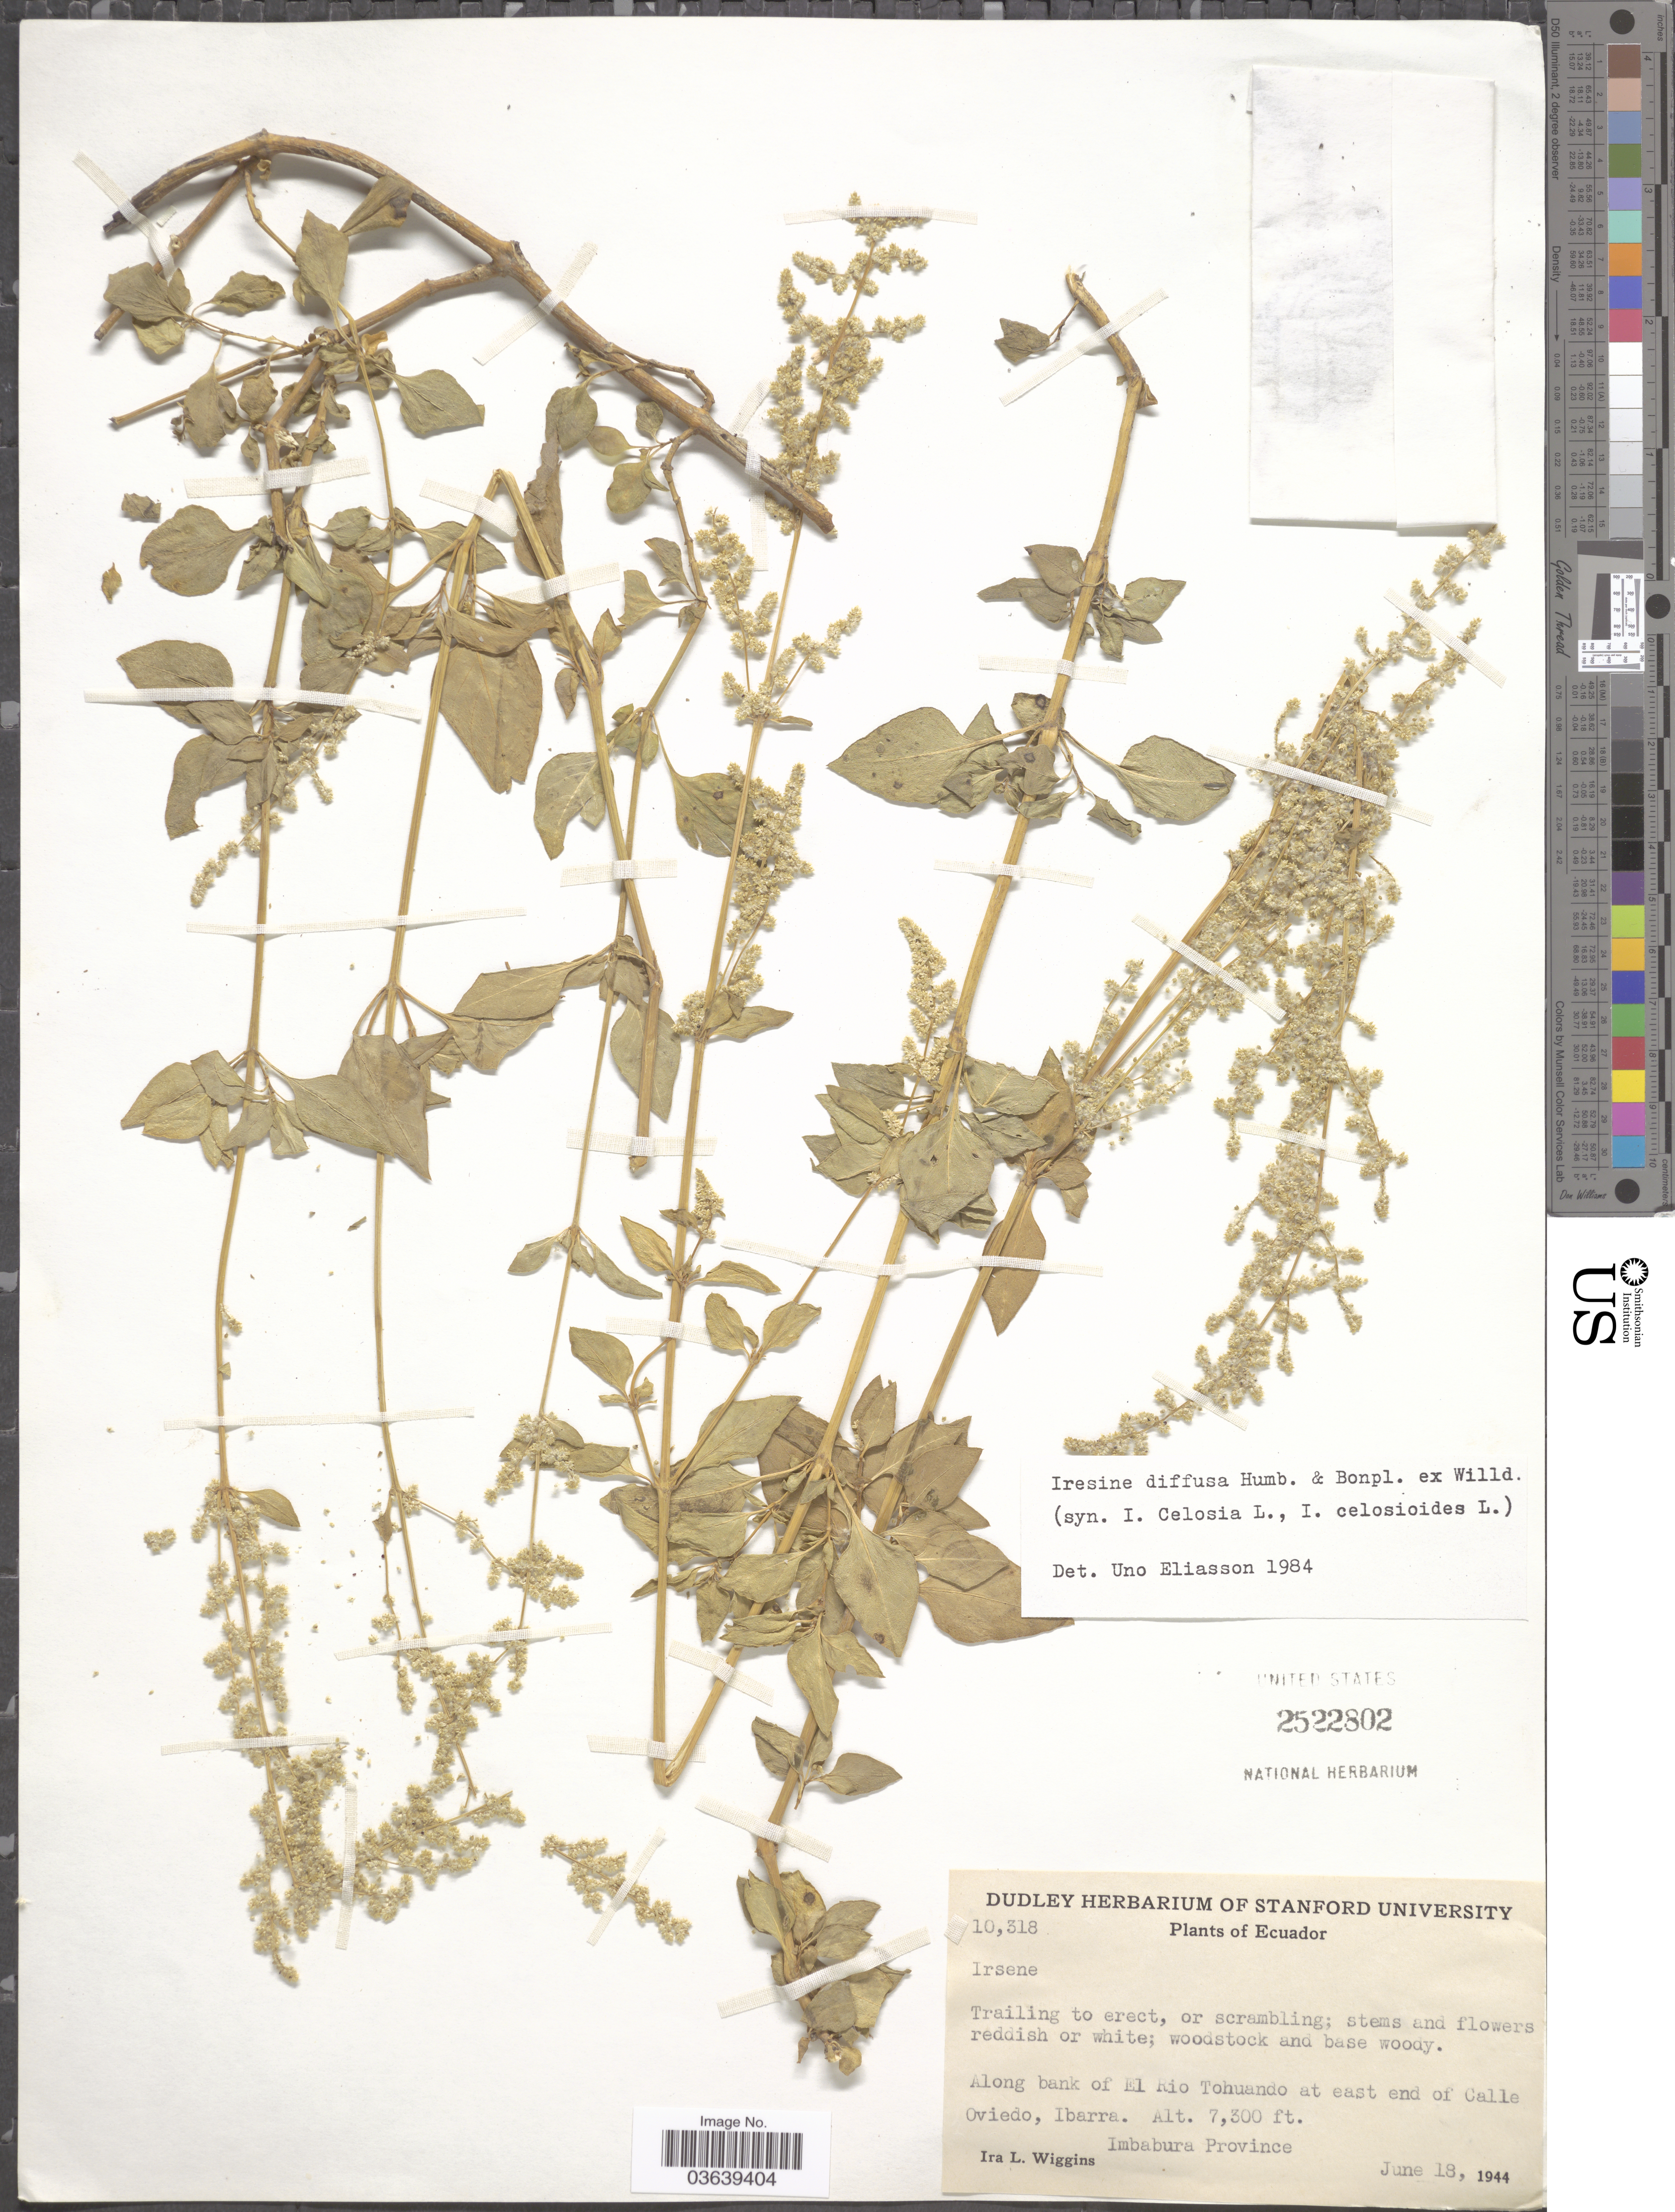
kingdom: Plantae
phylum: Tracheophyta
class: Magnoliopsida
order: Caryophyllales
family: Amaranthaceae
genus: Iresine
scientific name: Iresine diffusa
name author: Humb. & Bonpl. ex Willd.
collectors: I. L. Wiggins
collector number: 10318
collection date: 1944-06-18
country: Ecuador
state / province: Imbabura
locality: Along bank of El Rio Tohuando at east end of Calle Oviedo, Ibarra.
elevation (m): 2225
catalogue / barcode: US 2522802